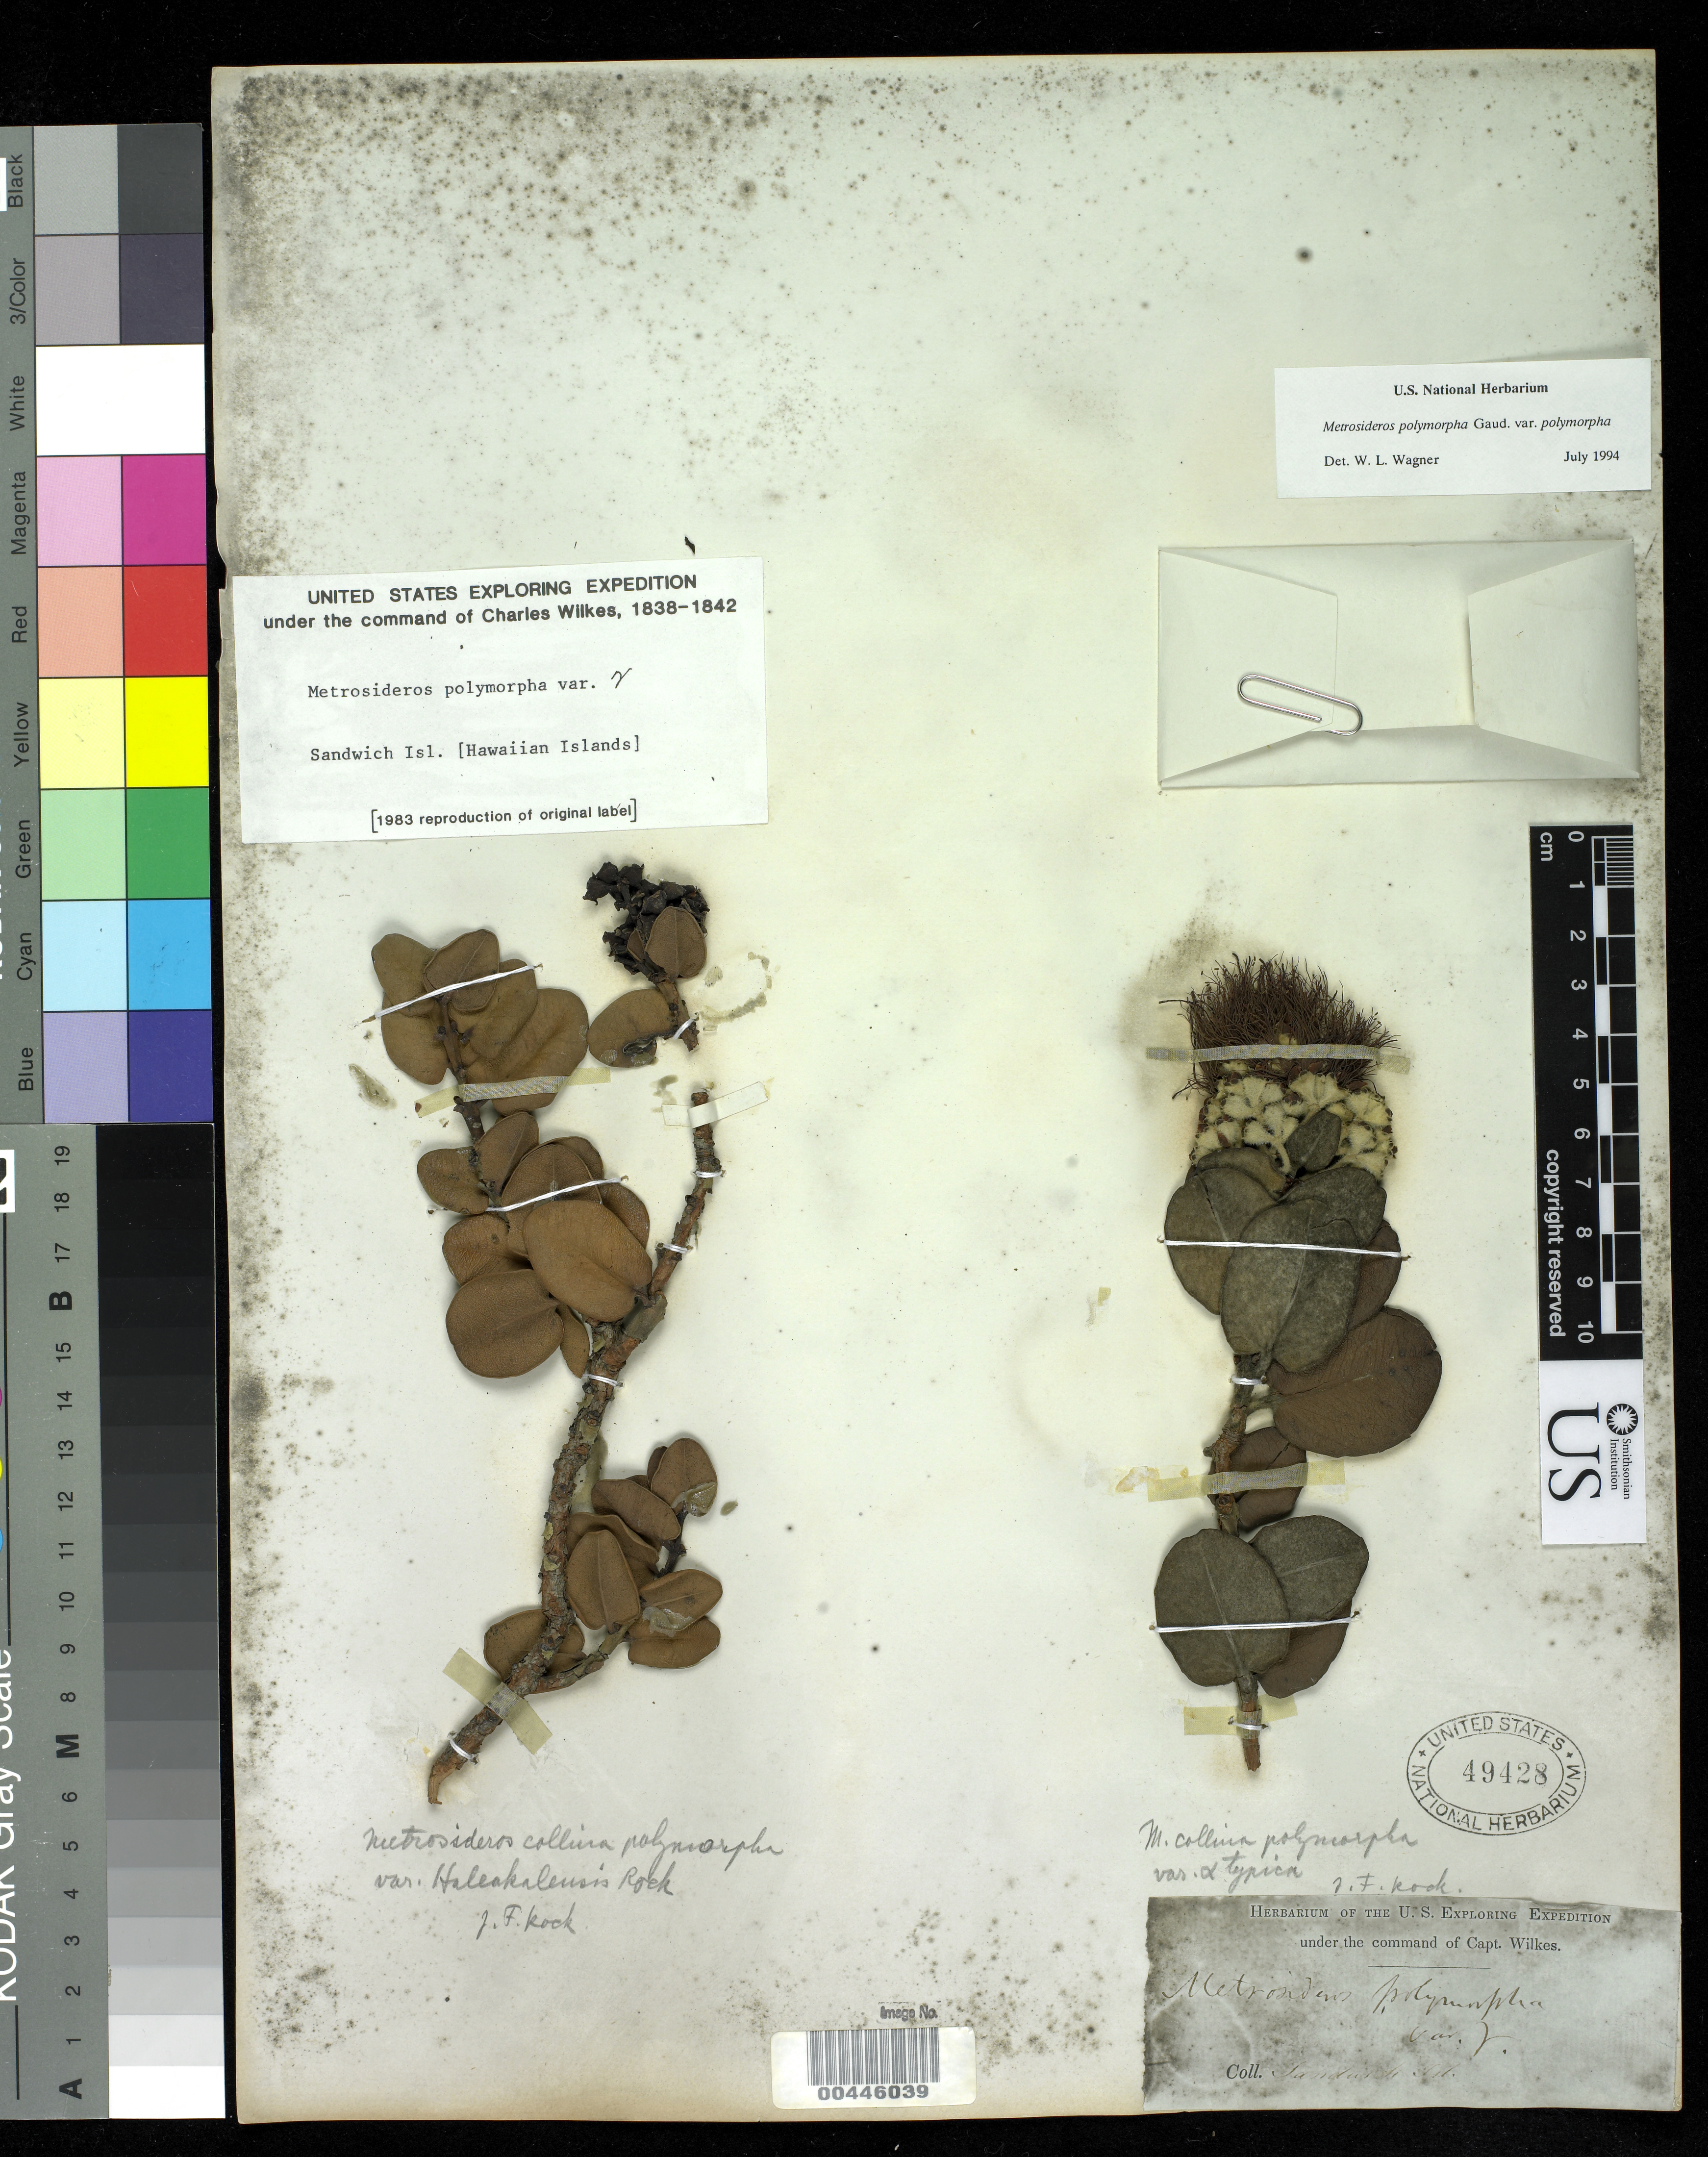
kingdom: Plantae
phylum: Tracheophyta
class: Magnoliopsida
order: Myrtales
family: Myrtaceae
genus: Metrosideros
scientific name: Metrosideros polymorpha var. polymorpha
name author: Gaudich.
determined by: Wagner, W. L., (BOT), Smithsonian Institution - National Museum of Natural History (UNITED STATES)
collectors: Wilkes Explor. Exped.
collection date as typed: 1838 to -- --- 1842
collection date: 1838/1842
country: United States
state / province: Hawaii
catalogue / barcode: US 49428